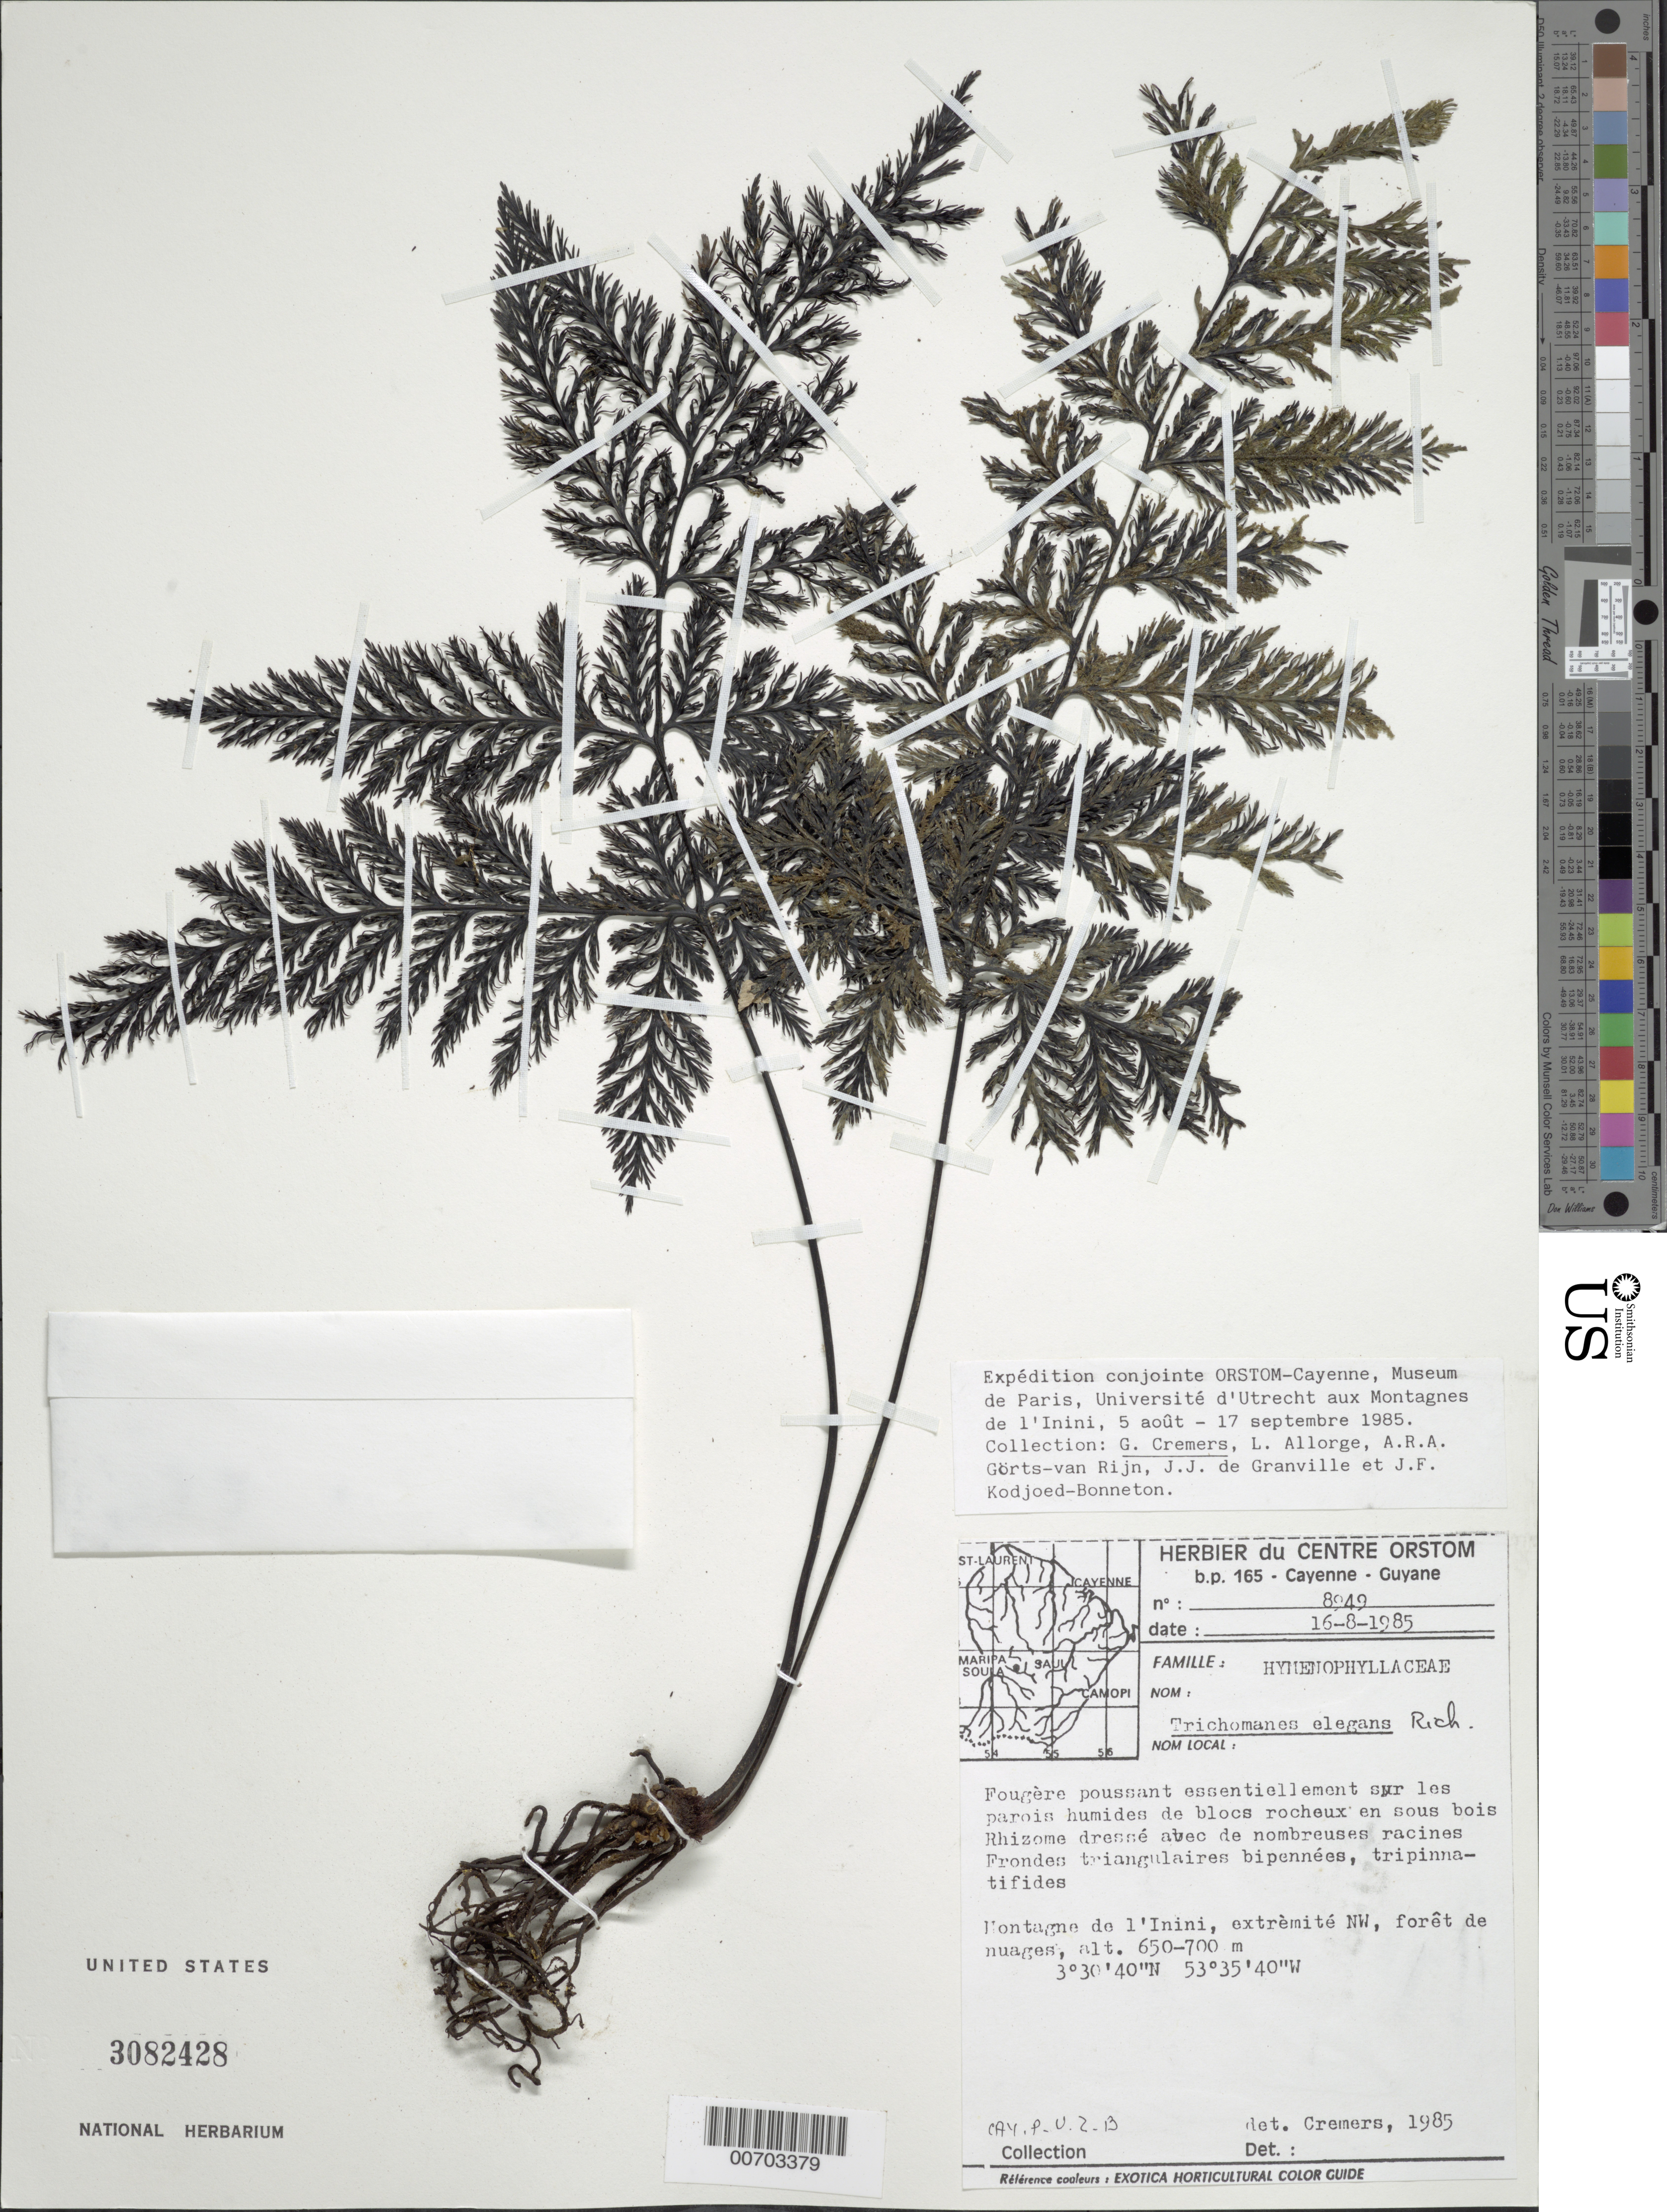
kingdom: Plantae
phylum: Tracheophyta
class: Polypodiopsida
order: Hymenophyllales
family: Hymenophyllaceae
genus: Trichomanes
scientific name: Trichomanes elegans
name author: Rich.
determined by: Cremers, Georges A.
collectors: G. Cremers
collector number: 8949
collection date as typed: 16-Aug-85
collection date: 1985-08-16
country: French Guiana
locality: Montagne de l'Inini, extrèmité NW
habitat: Sur les parois humides de blocs de rocheux en sous bois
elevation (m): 650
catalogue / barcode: US 3082428